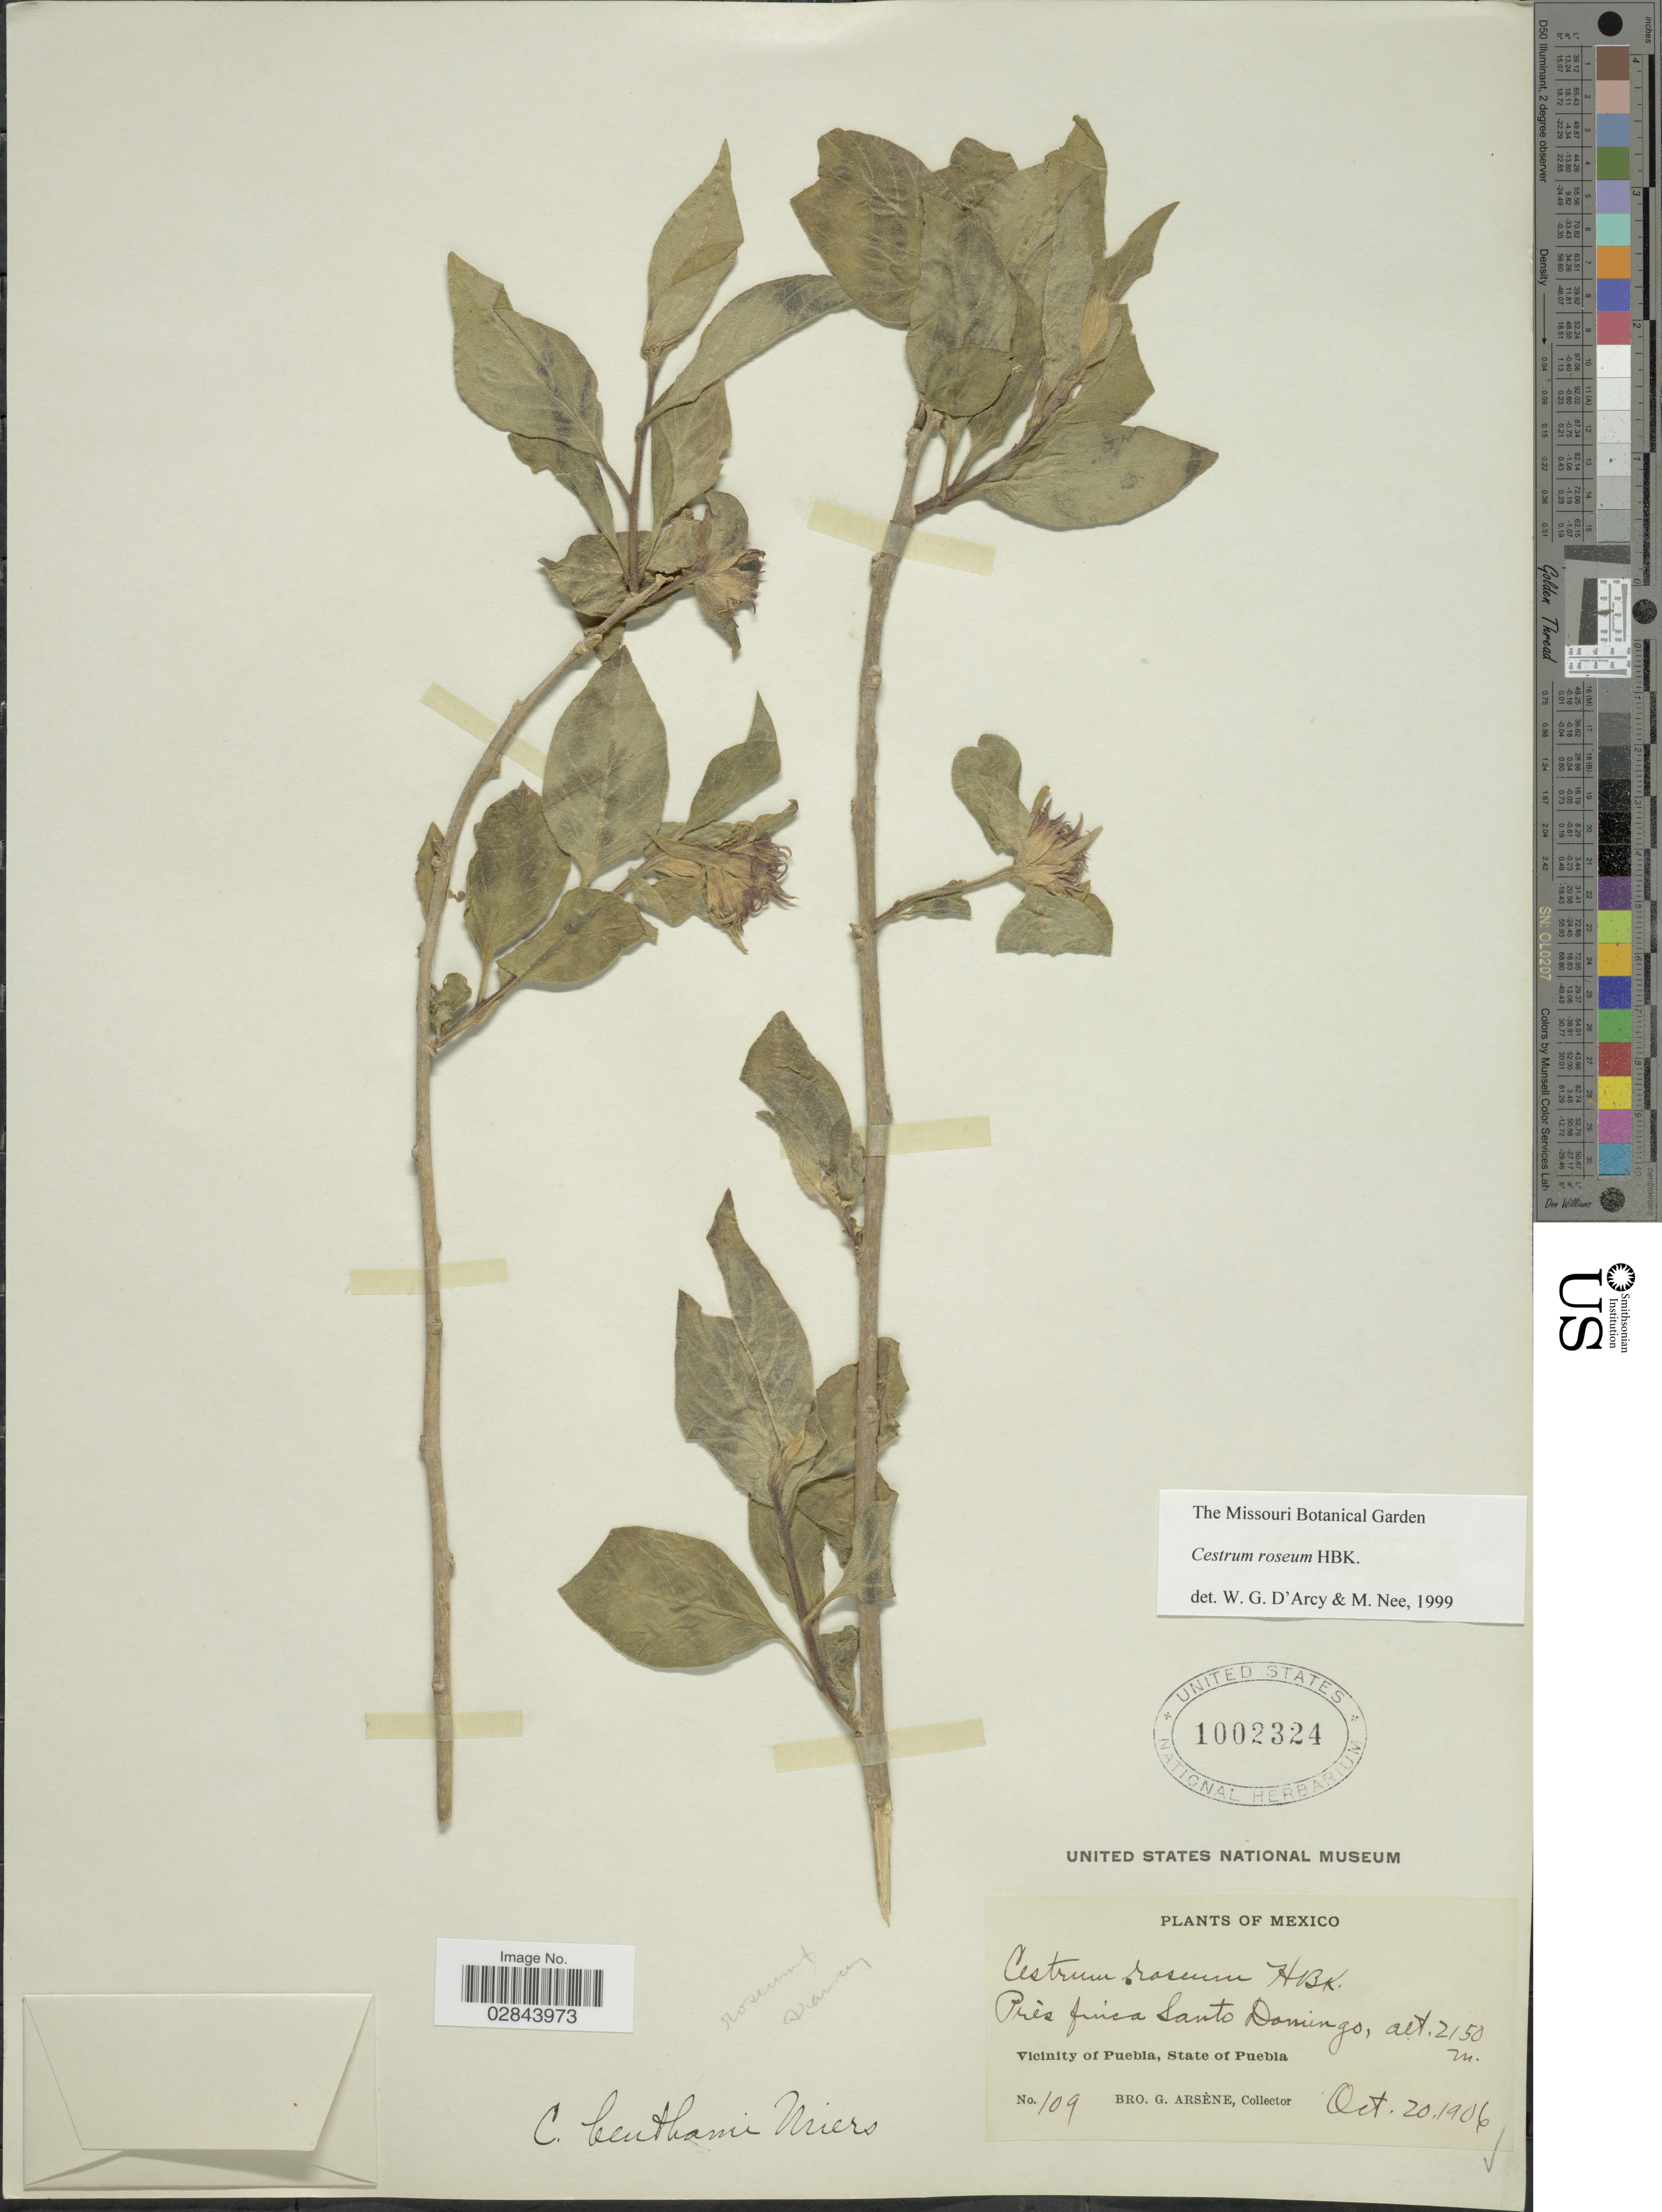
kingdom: Plantae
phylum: Tracheophyta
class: Magnoliopsida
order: Solanales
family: Solanaceae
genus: Cestrum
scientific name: Cestrum roseum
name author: Kunth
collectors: Bro. G. Arsène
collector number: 109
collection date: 1906-10-20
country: Mexico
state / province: Puebla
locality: Près finca Santo Domingo. Vicinity of Puebla.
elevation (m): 2150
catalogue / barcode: US 1002324